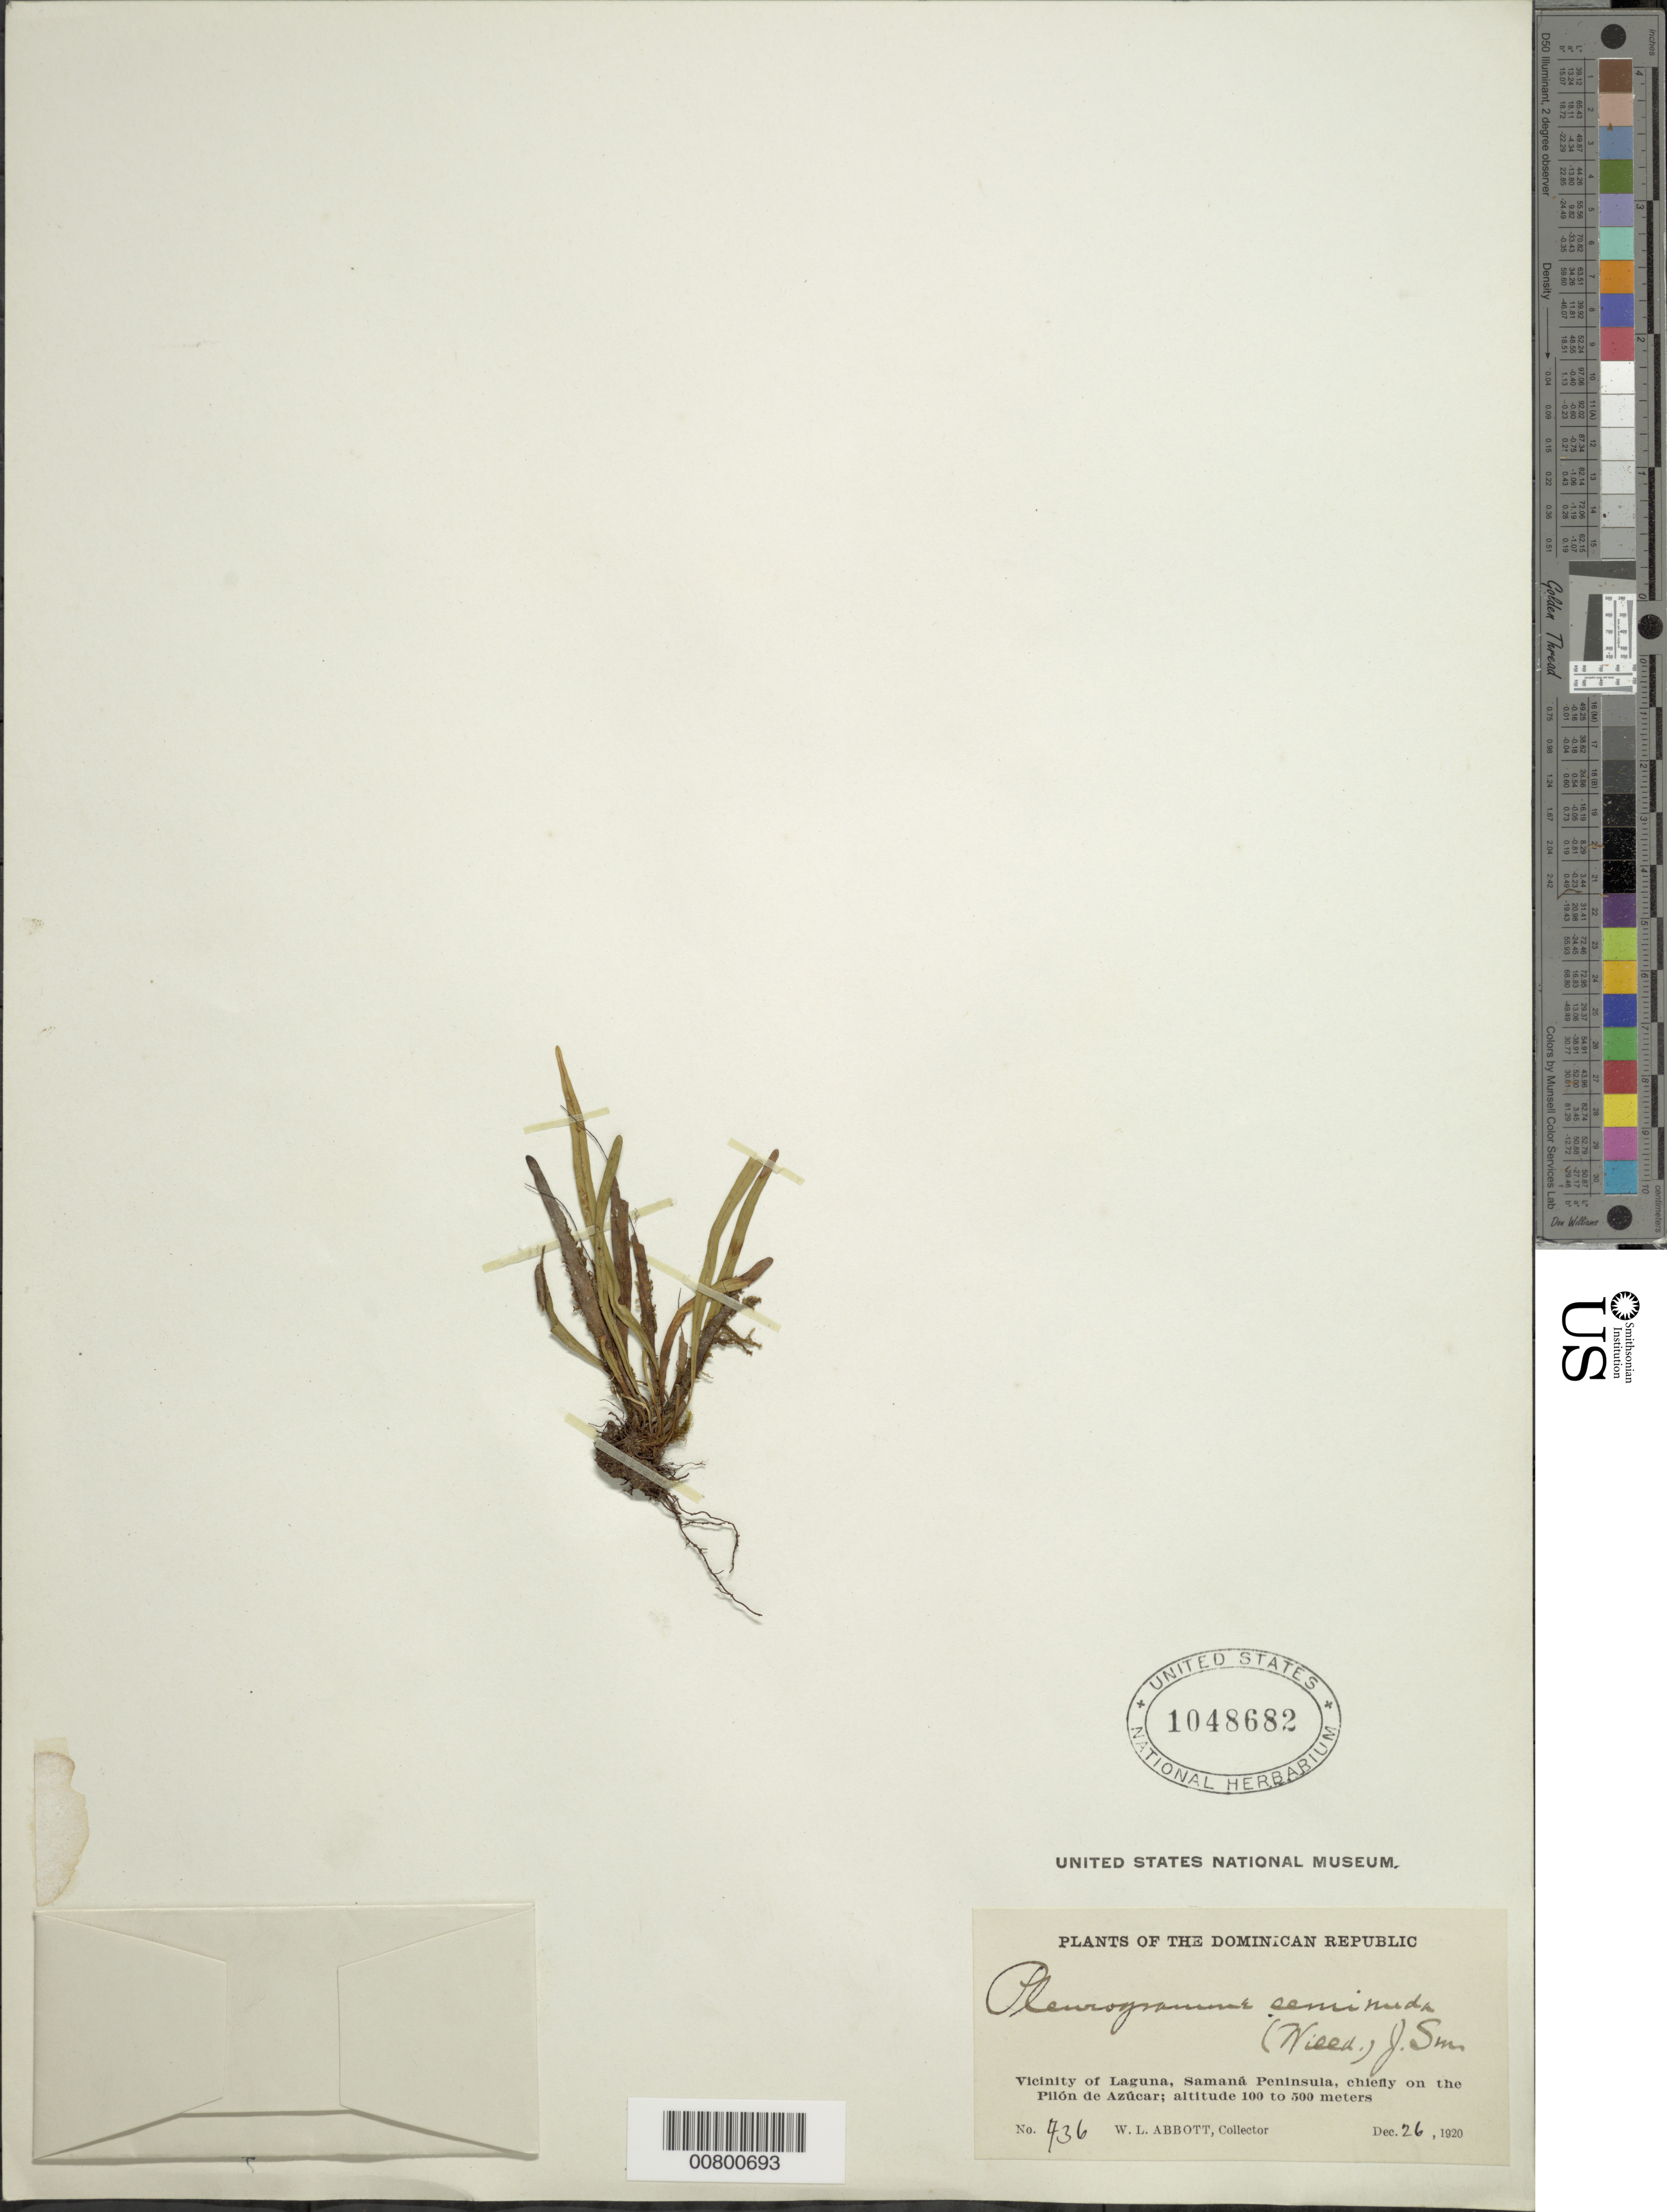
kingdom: Plantae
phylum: Tracheophyta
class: Polypodiopsida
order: Polypodiales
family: Polypodiaceae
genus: Cochlidium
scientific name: Cochlidium seminudum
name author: (Willd.) Maxon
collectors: W. L. Abbott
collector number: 436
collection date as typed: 26 Dec 1920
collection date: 1920-12-26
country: Dominican Republic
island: Hispaniola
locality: Laguna vicinity, Samaná Peninsula, chiefly on the Pilón de Azúcar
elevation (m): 100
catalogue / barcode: US 1048682